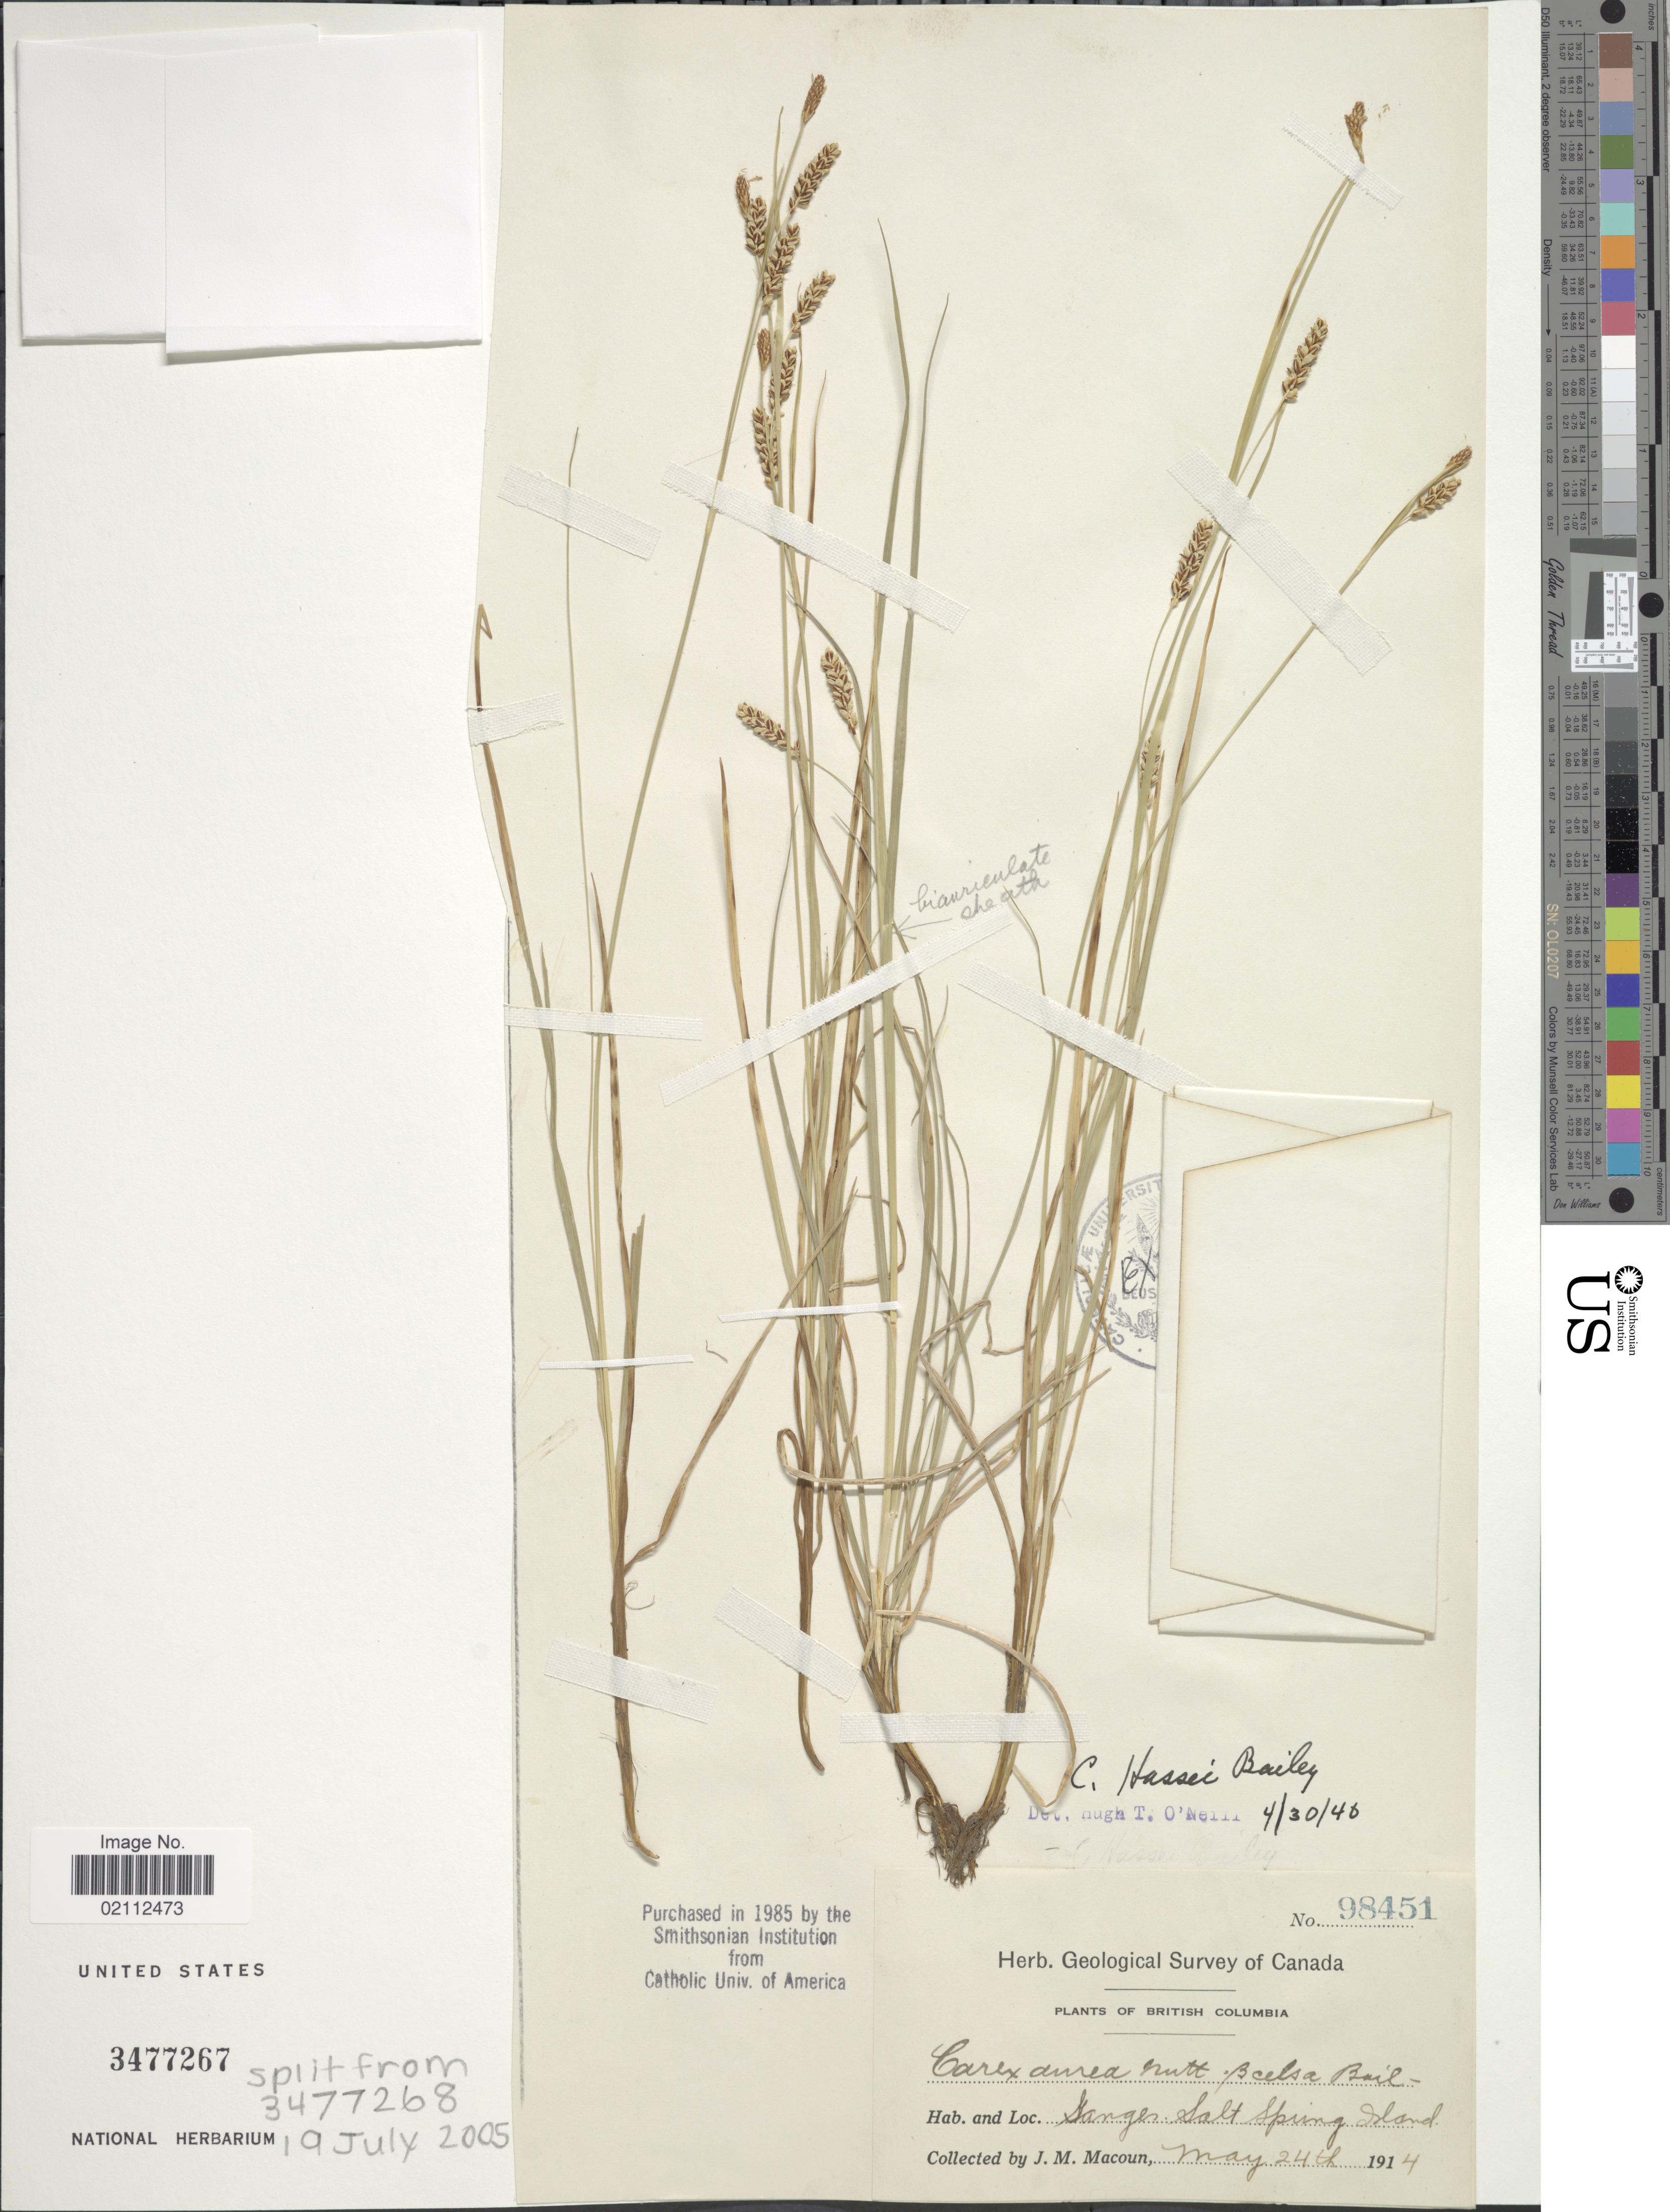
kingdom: Plantae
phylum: Tracheophyta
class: Liliopsida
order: Poales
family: Cyperaceae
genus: Carex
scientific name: Carex hassei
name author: L.H. Bailey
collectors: J. Macoun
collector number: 98451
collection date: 1914-05-24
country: Canada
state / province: British Columbia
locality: Ganges, Salt Spring Island.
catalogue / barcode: US 3477267